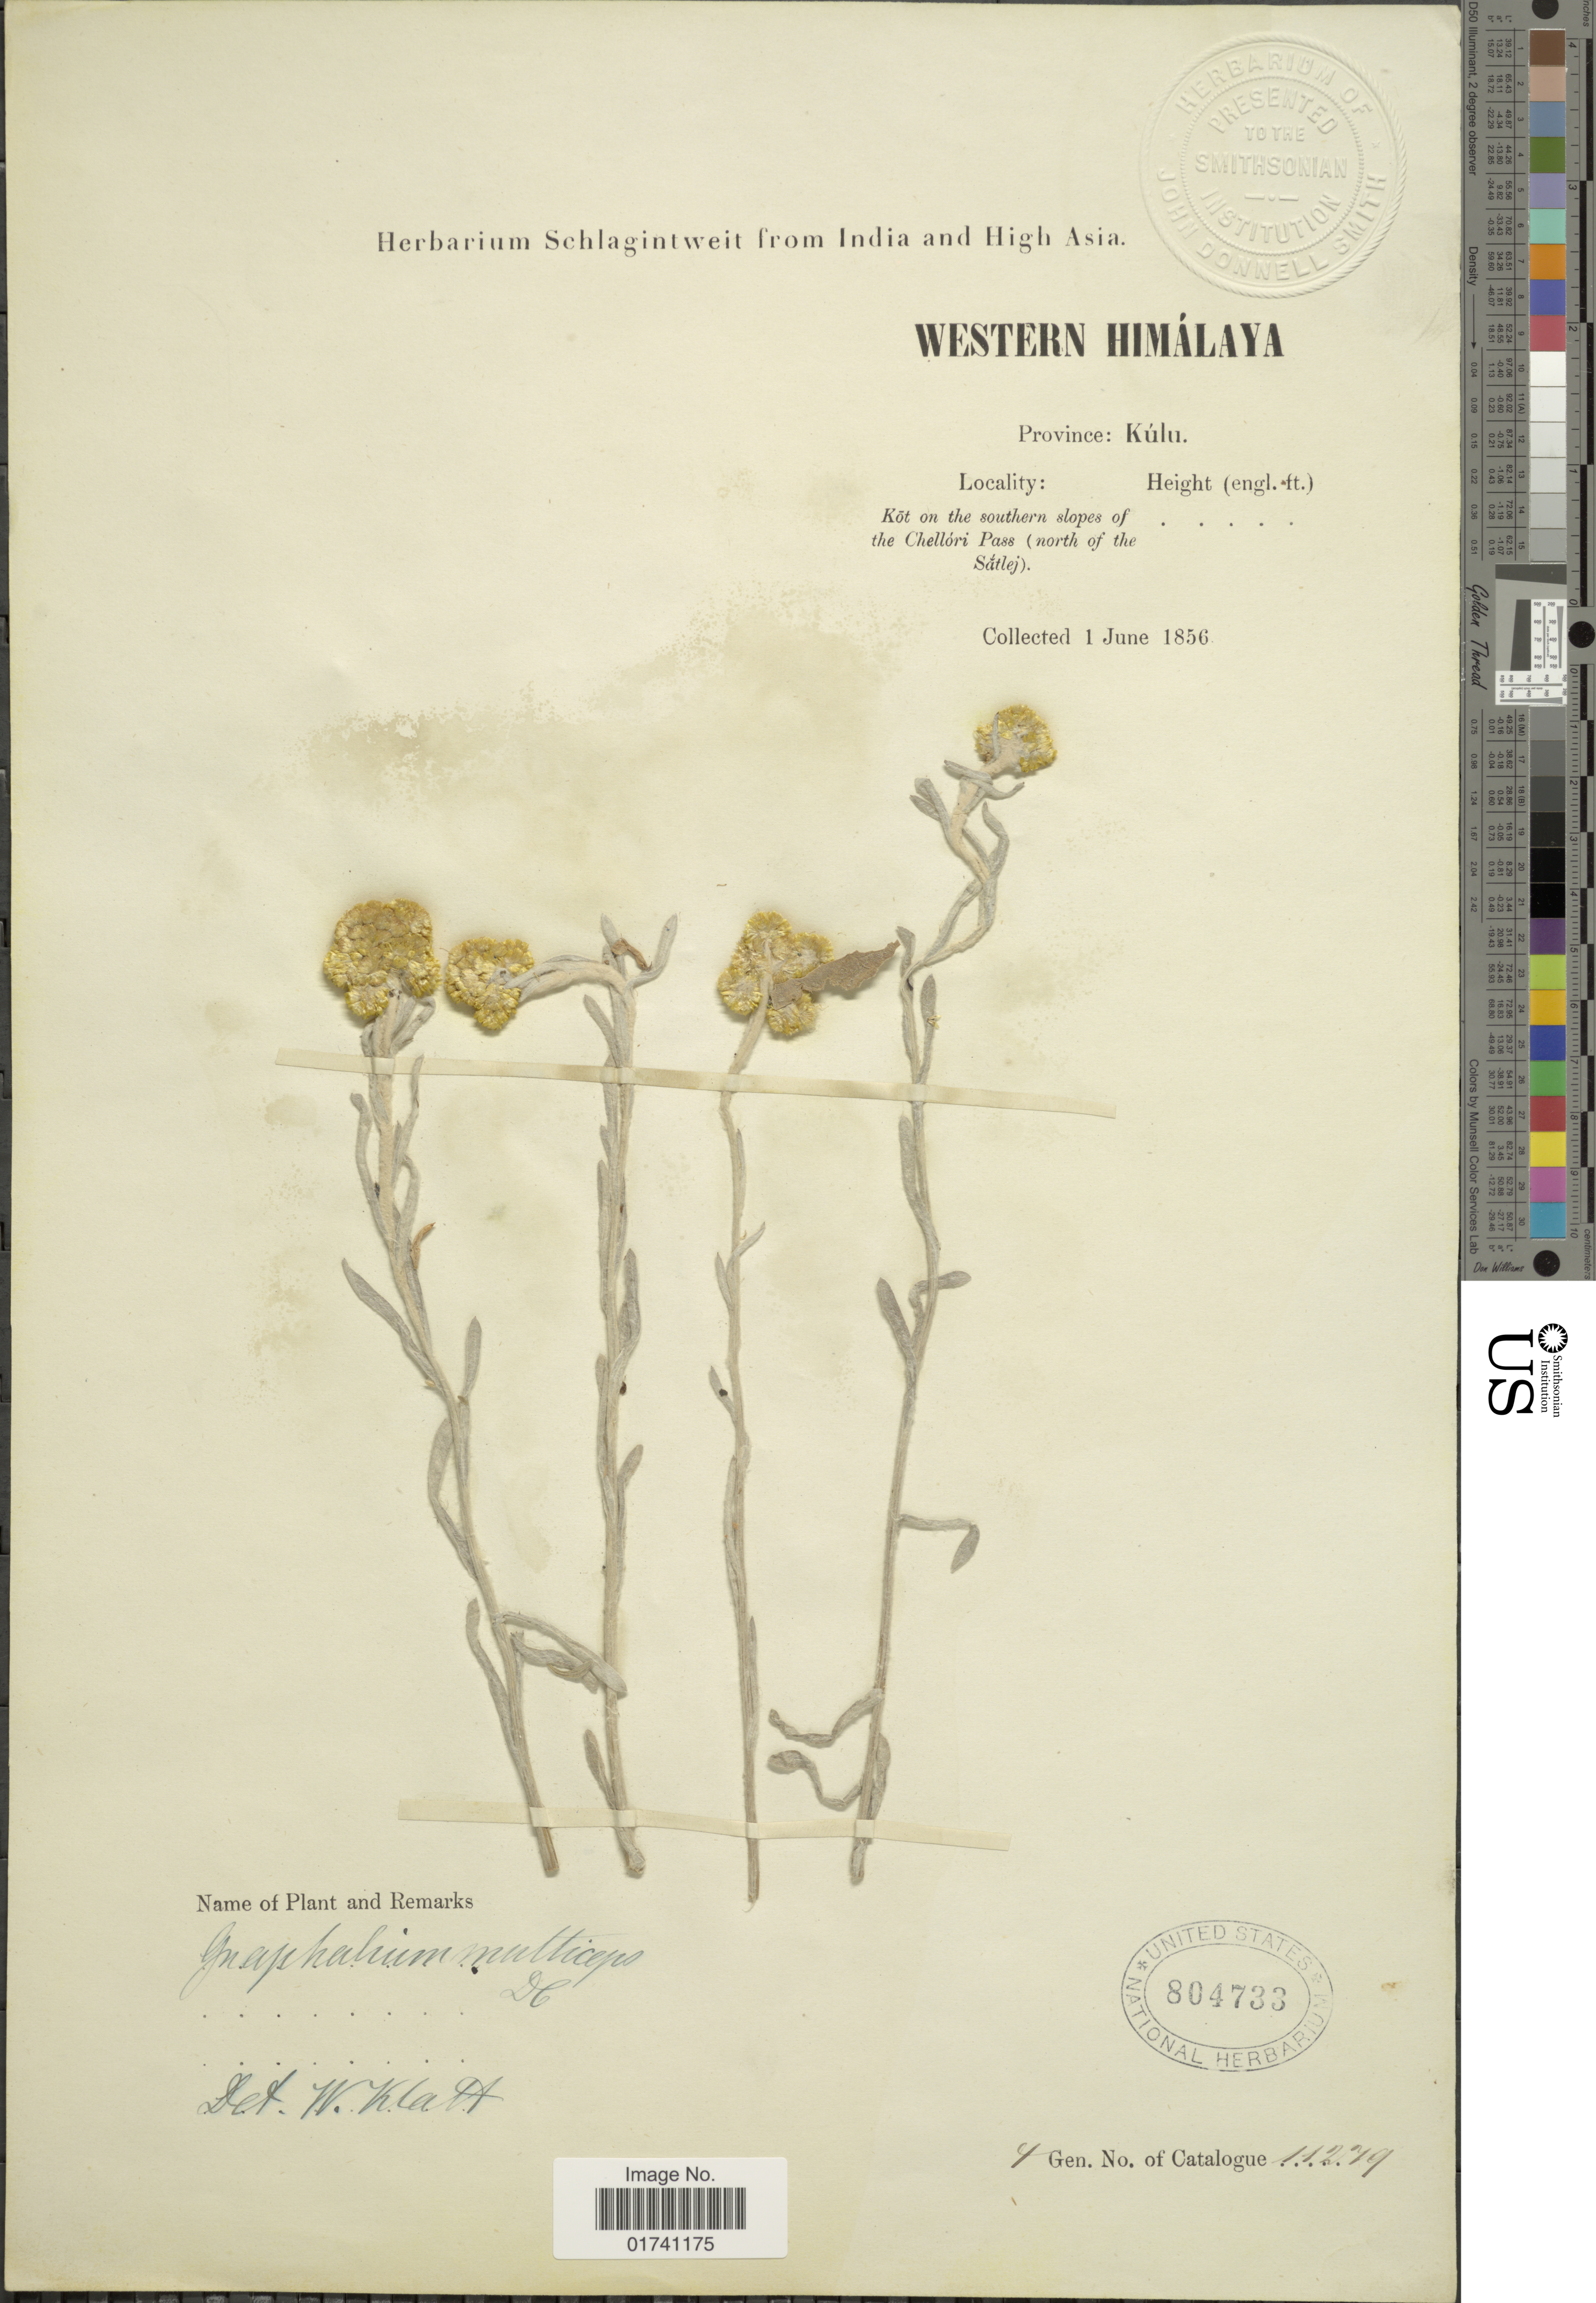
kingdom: Plantae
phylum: Tracheophyta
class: Magnoliopsida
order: Asterales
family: Asteraceae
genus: Laphangium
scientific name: Laphangium affine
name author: (D. Don) Tzvelev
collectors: ex herb. Schlagintweit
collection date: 1856-06-01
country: India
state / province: Himachal Pradesh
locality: Province Kulu. Kot on the southern slopes of the Chellori Pass (north of the Satlej). Western Himalaya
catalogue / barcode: US 804733